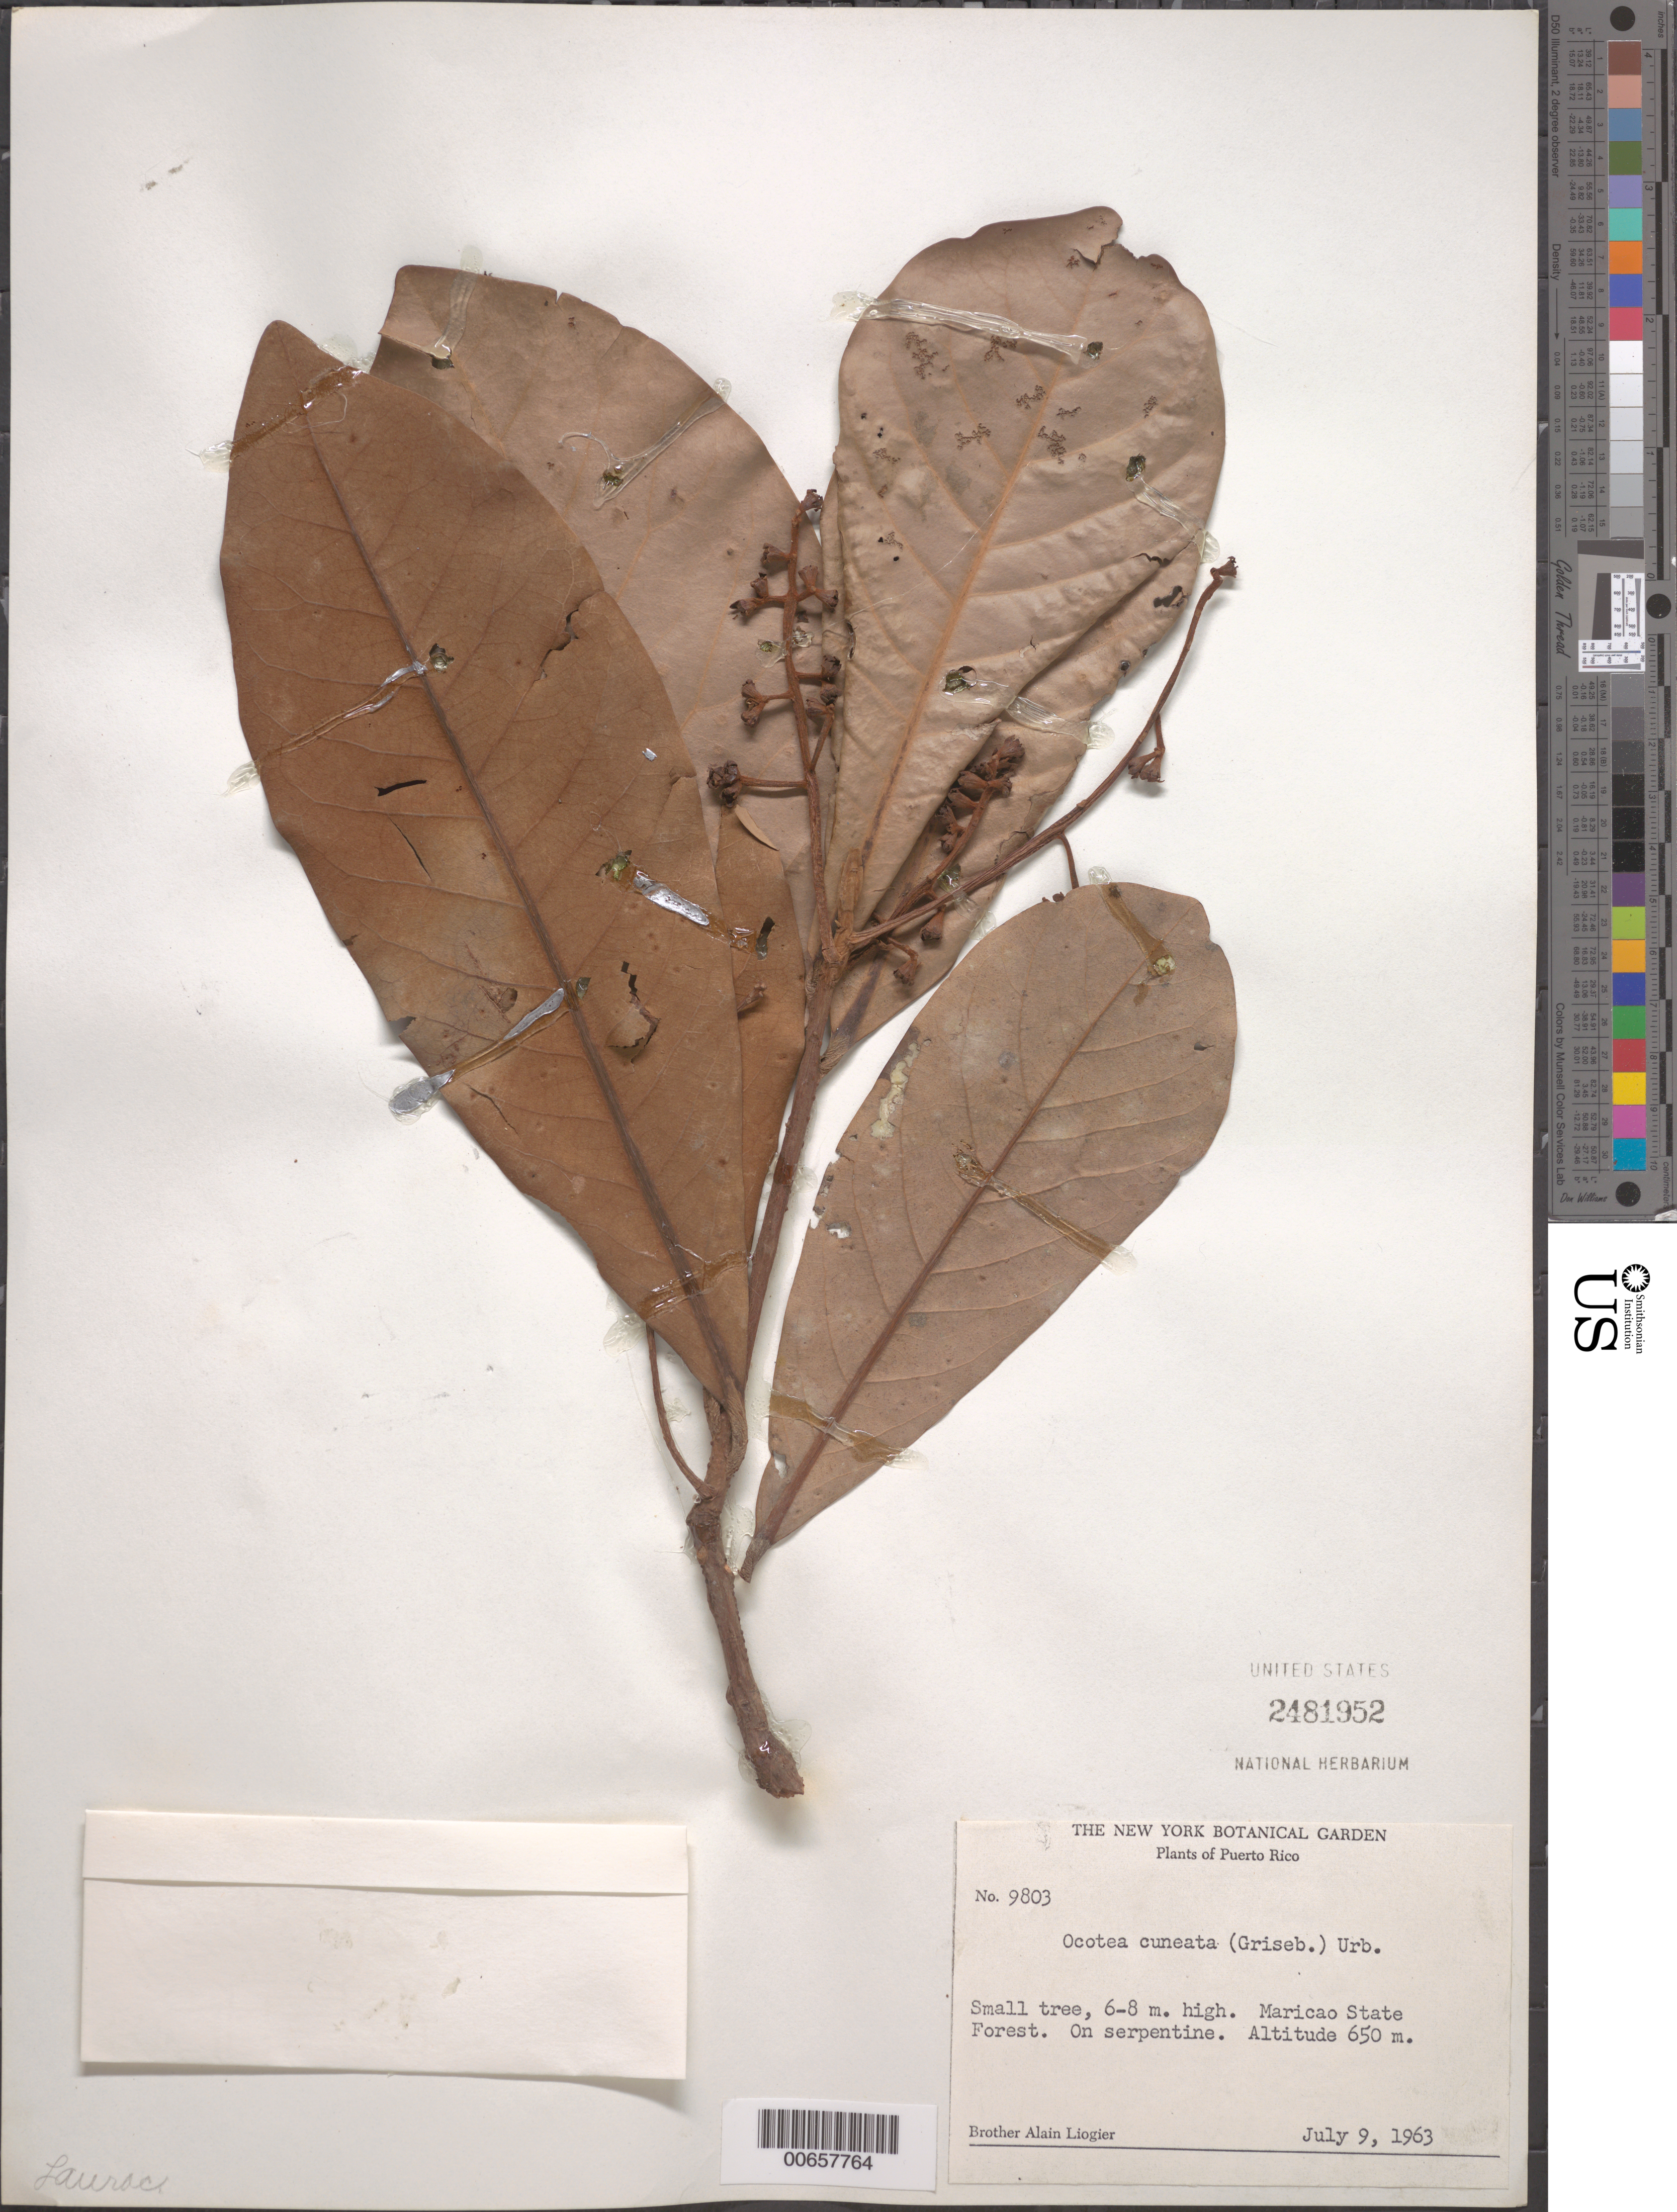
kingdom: Plantae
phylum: Tracheophyta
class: Magnoliopsida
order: Laurales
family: Lauraceae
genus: Ocotea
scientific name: Ocotea cuneata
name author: (Griseb.) M. Gómez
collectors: A. H. Liogier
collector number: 9803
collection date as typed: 09 Jul 1963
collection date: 1963-07-09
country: Puerto Rico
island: Greater Antilles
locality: Maricao State Forest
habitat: On serpentine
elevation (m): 650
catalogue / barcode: US 2481952